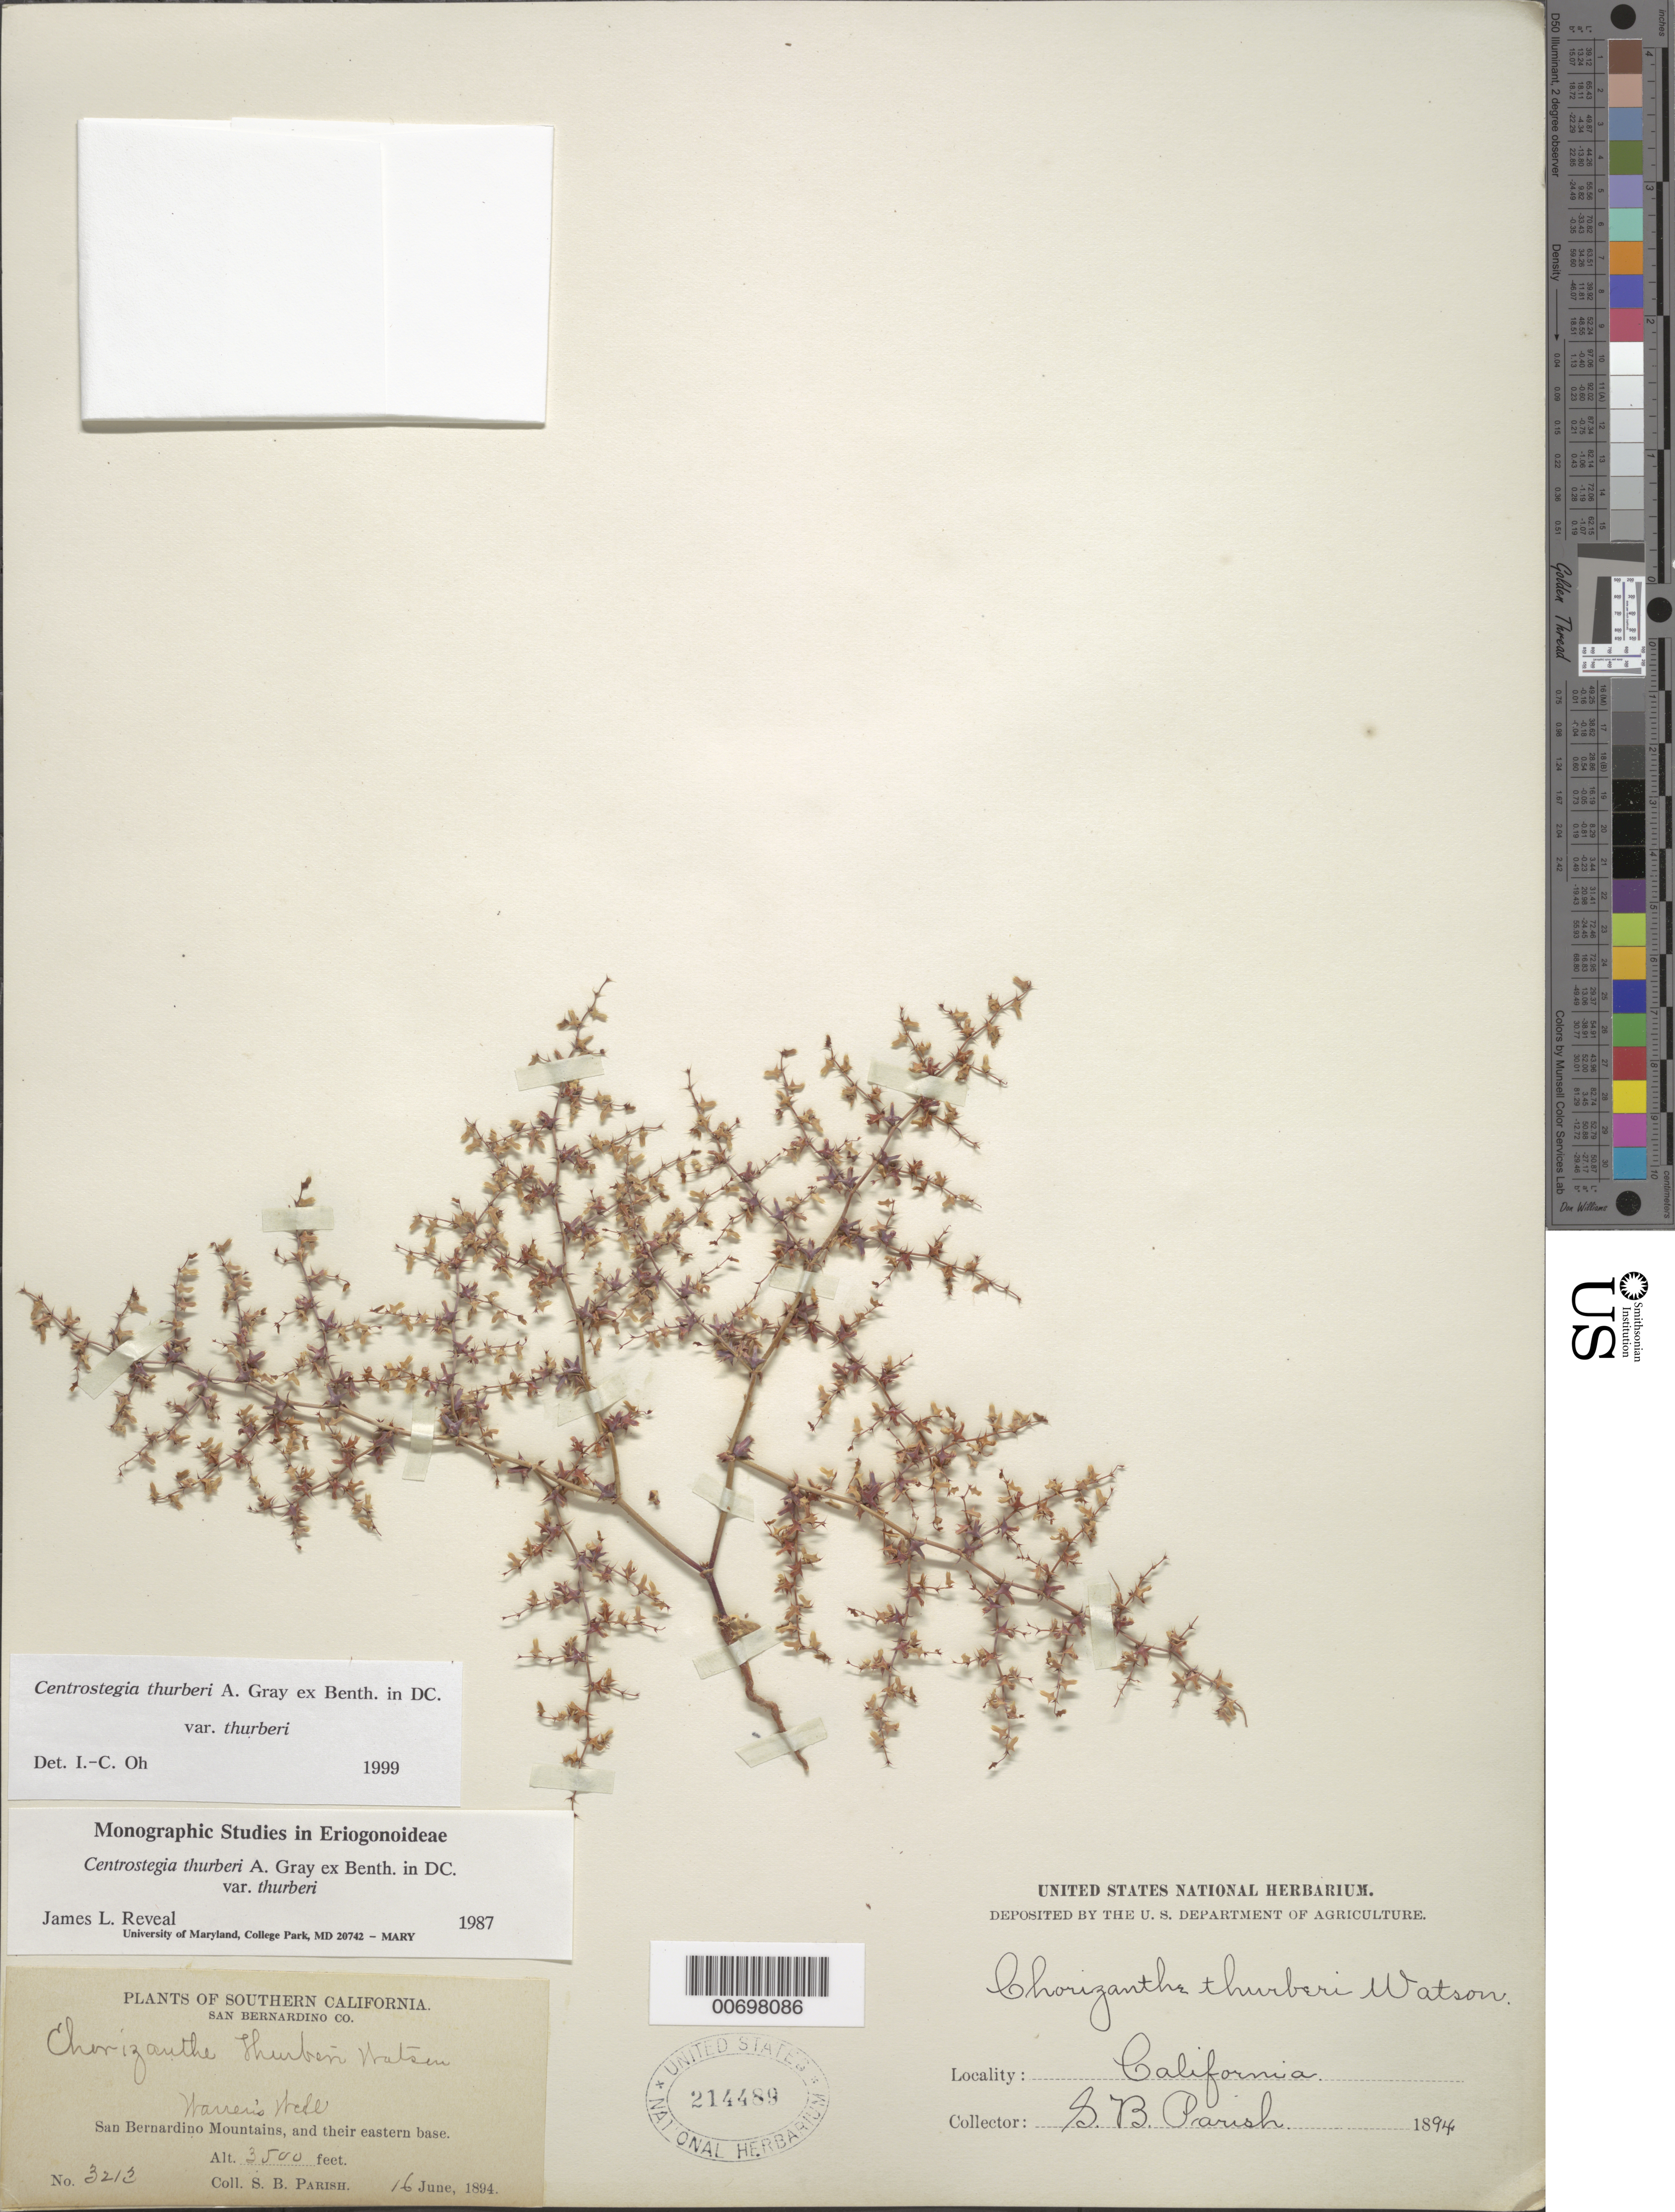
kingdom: Plantae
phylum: Tracheophyta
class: Magnoliopsida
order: Caryophyllales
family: Polygonaceae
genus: Centrostegia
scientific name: Centrostegia thurberi var. thurberi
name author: A. Gray ex Benth. in DC.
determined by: Oh, I. -C.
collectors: S. B. Parish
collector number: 3213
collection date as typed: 16 Jun 1894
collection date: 1894-06-16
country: United States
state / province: California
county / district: San Bernardino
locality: Waren's Well. San Bernardino Mts., and their eastern base.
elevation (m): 1067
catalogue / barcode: US 214489